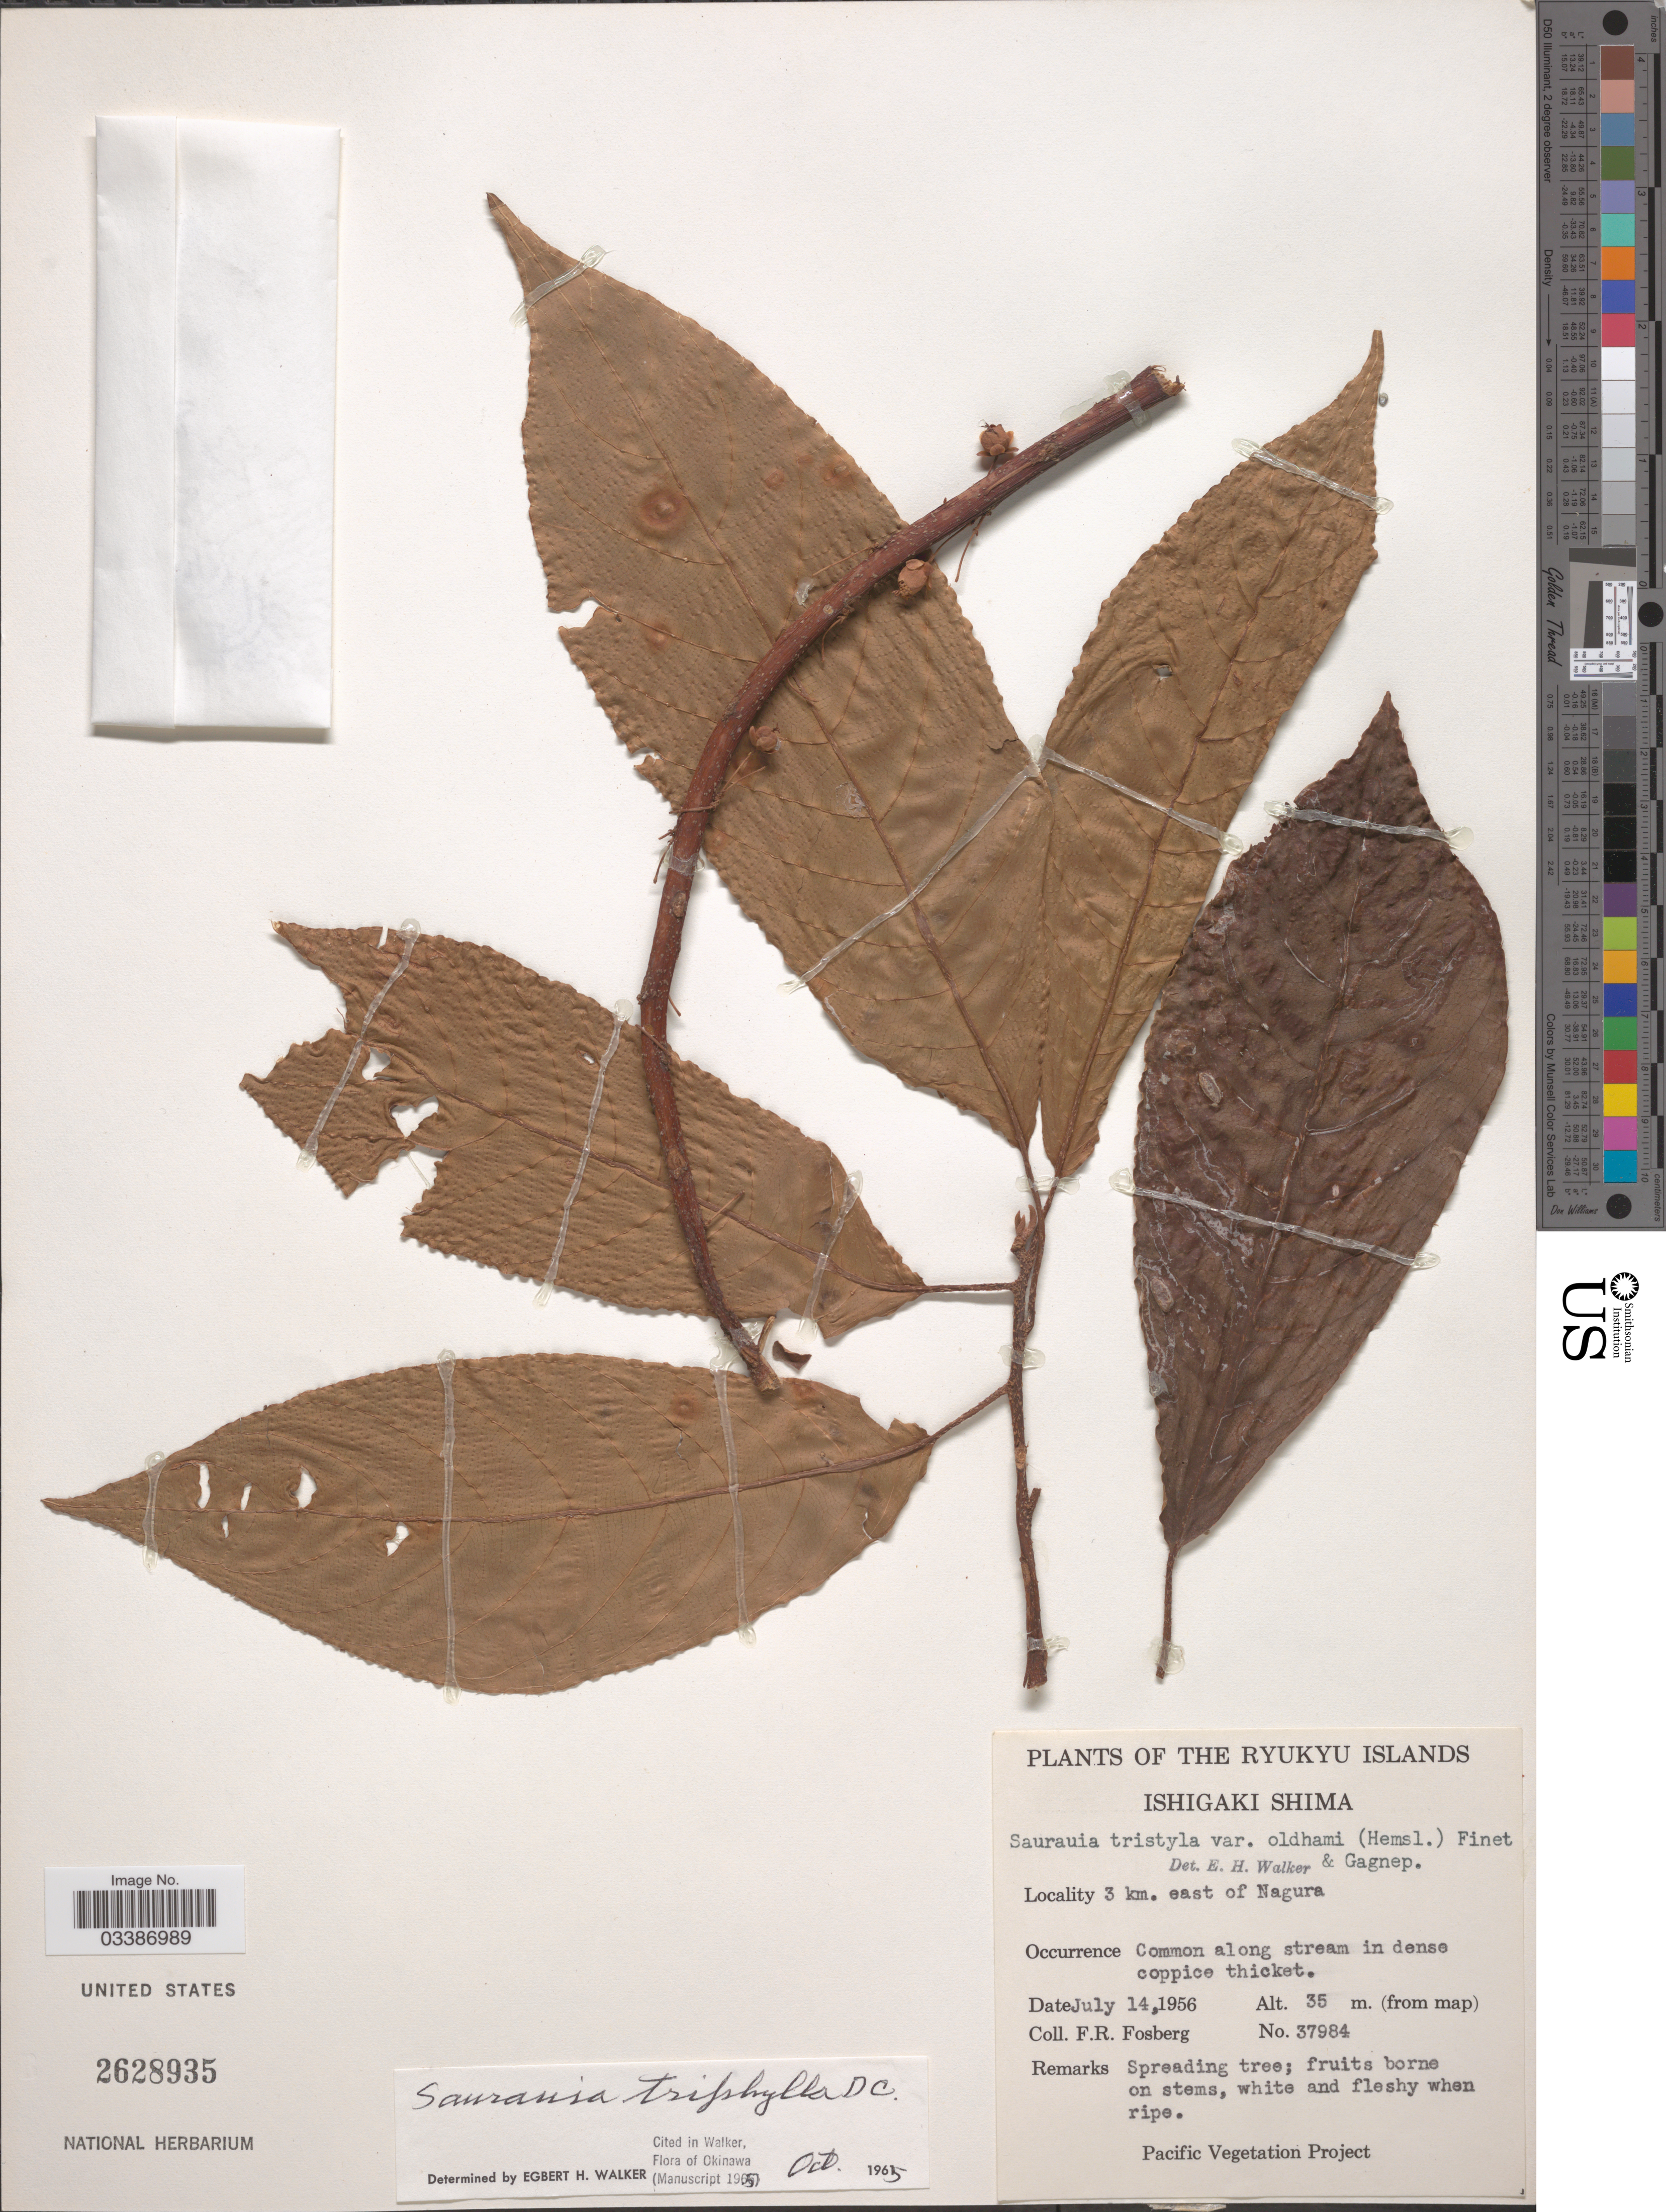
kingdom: Plantae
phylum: Tracheophyta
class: Magnoliopsida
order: Ericales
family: Actinidiaceae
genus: Saurauia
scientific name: Saurauia tristyla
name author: DC.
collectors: F. R. Fosberg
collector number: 37984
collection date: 1956-07-14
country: Japan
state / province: Okinawa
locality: The Ryukyu Islands. 3 km. east of Nagura.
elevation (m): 35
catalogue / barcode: US 2628935